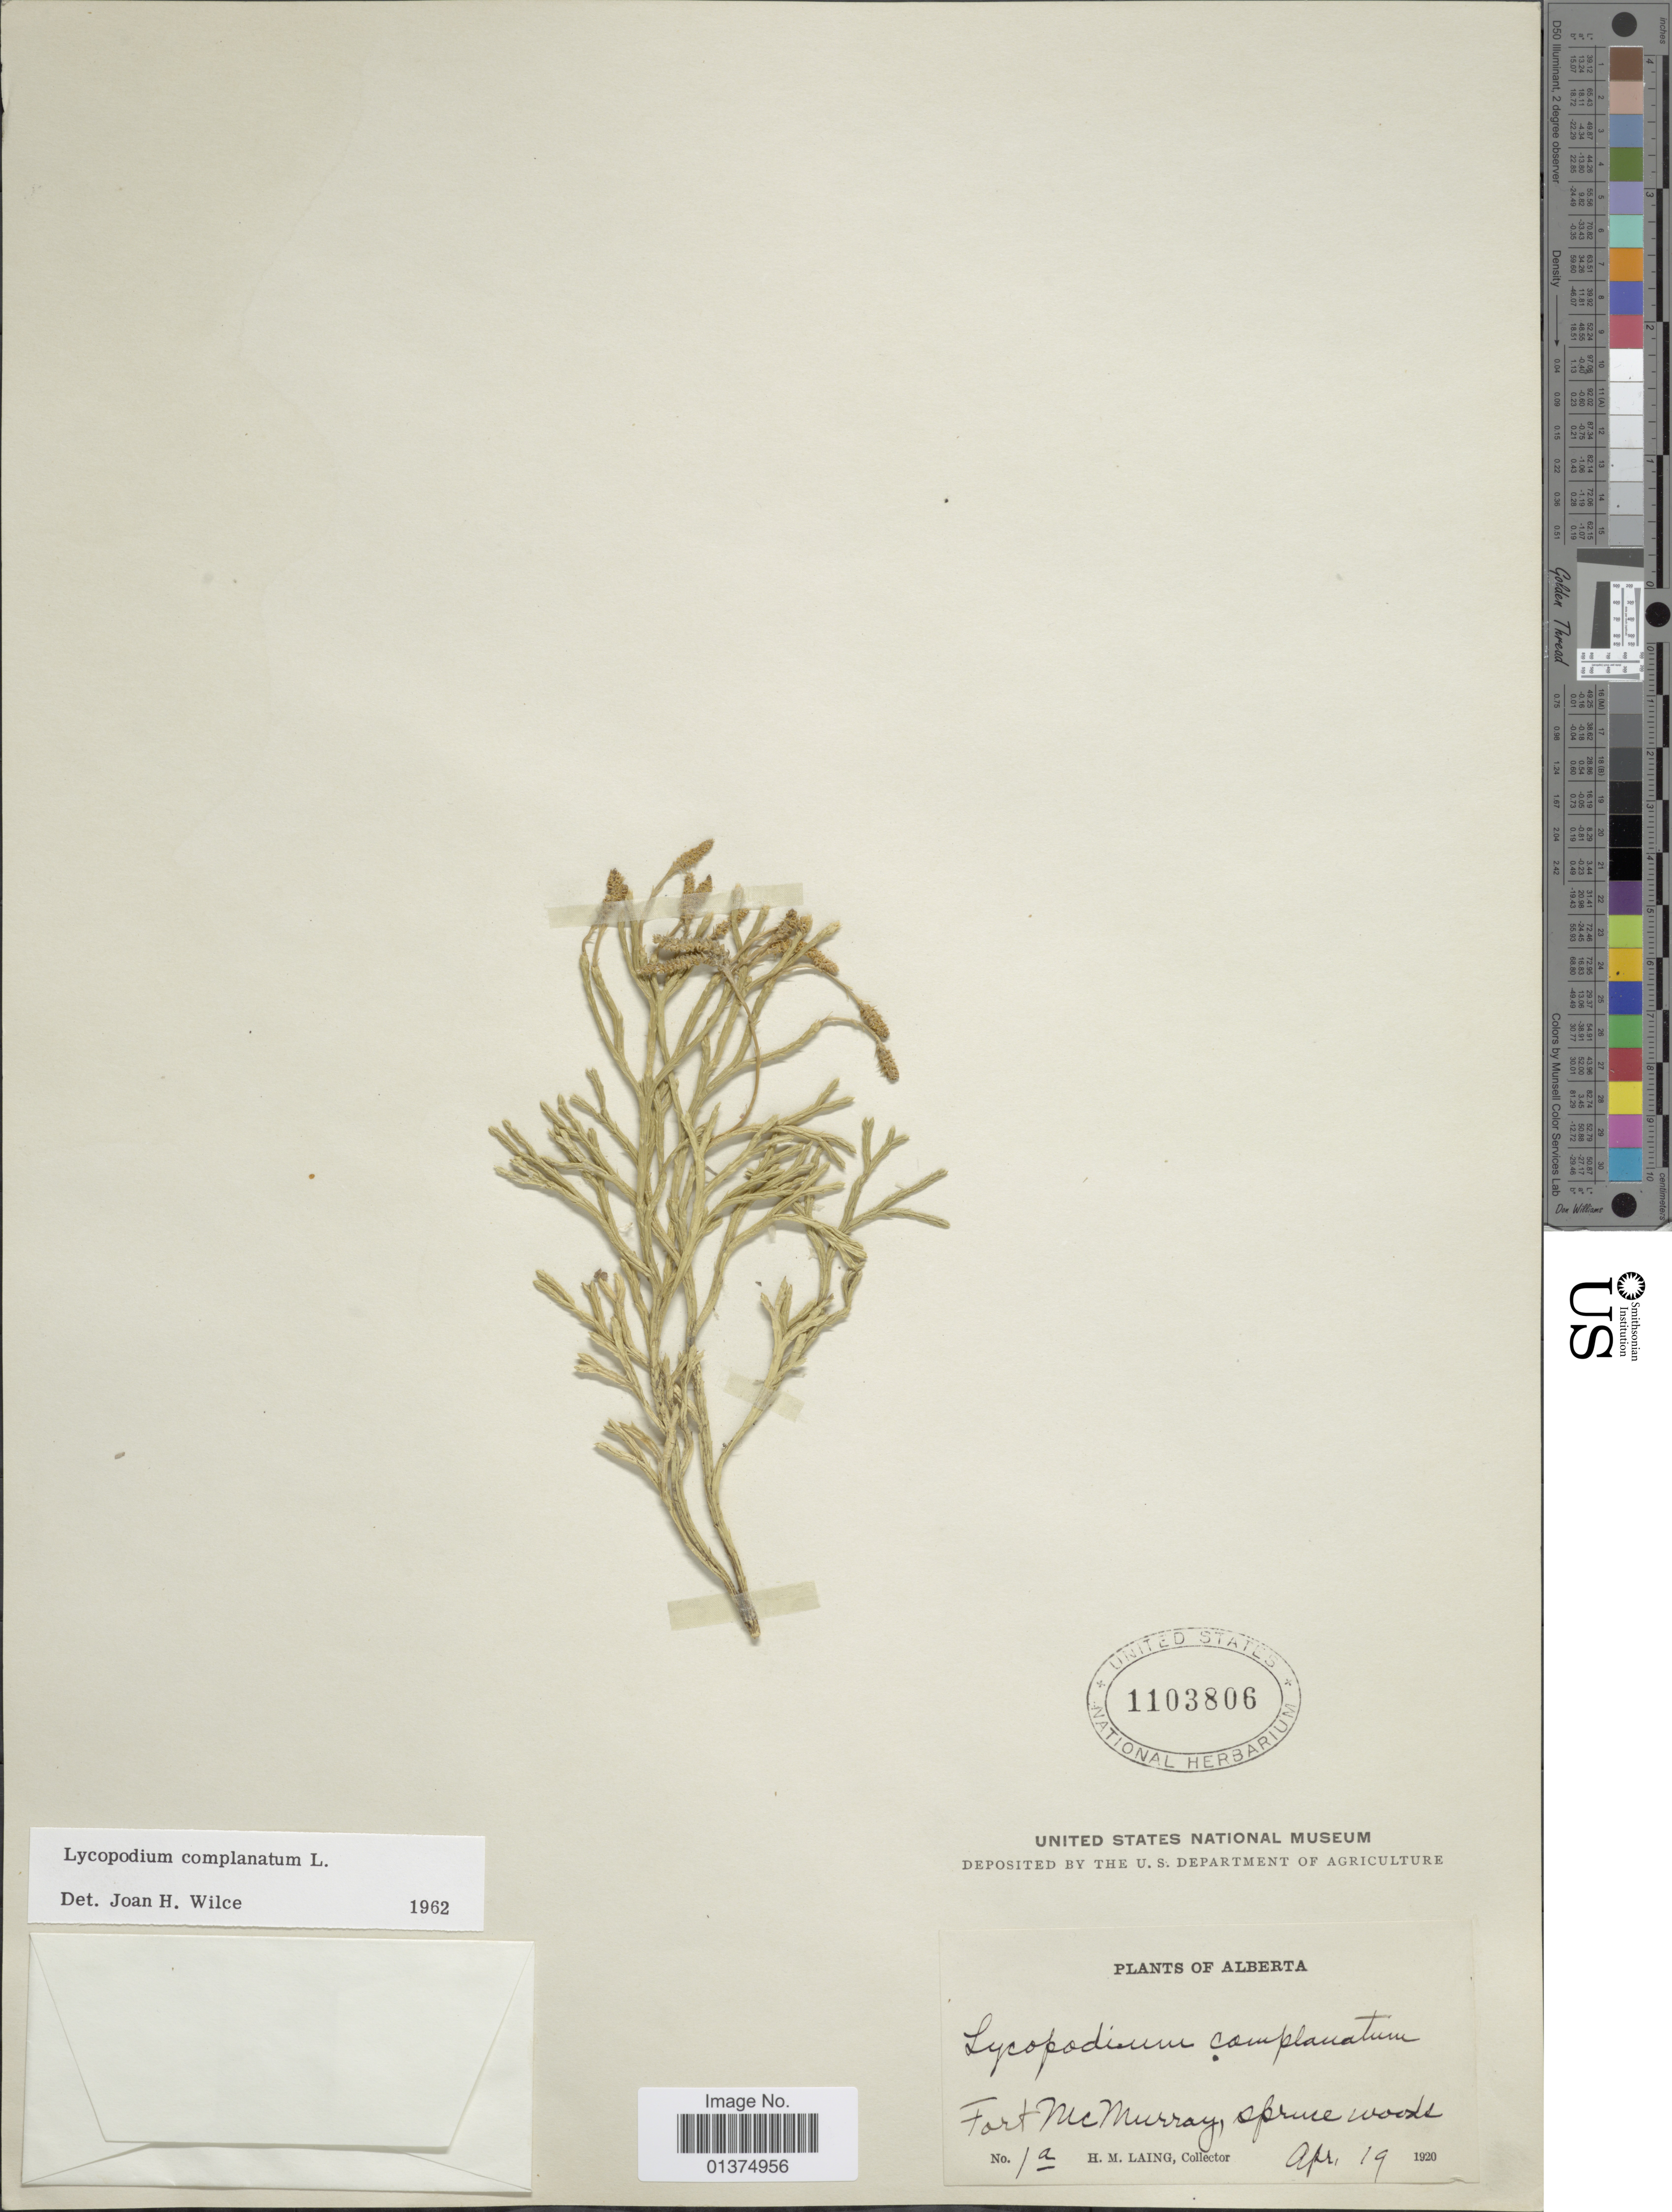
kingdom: Plantae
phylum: Tracheophyta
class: Lycopodiopsida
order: Lycopodiales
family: Lycopodiaceae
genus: Diphasiastrum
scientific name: Diphasiastrum complanatum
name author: (L.) Holub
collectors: H. Laing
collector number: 1a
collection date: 1920-04-19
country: Canada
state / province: Alberta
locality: Fort McMurray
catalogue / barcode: US 1103806